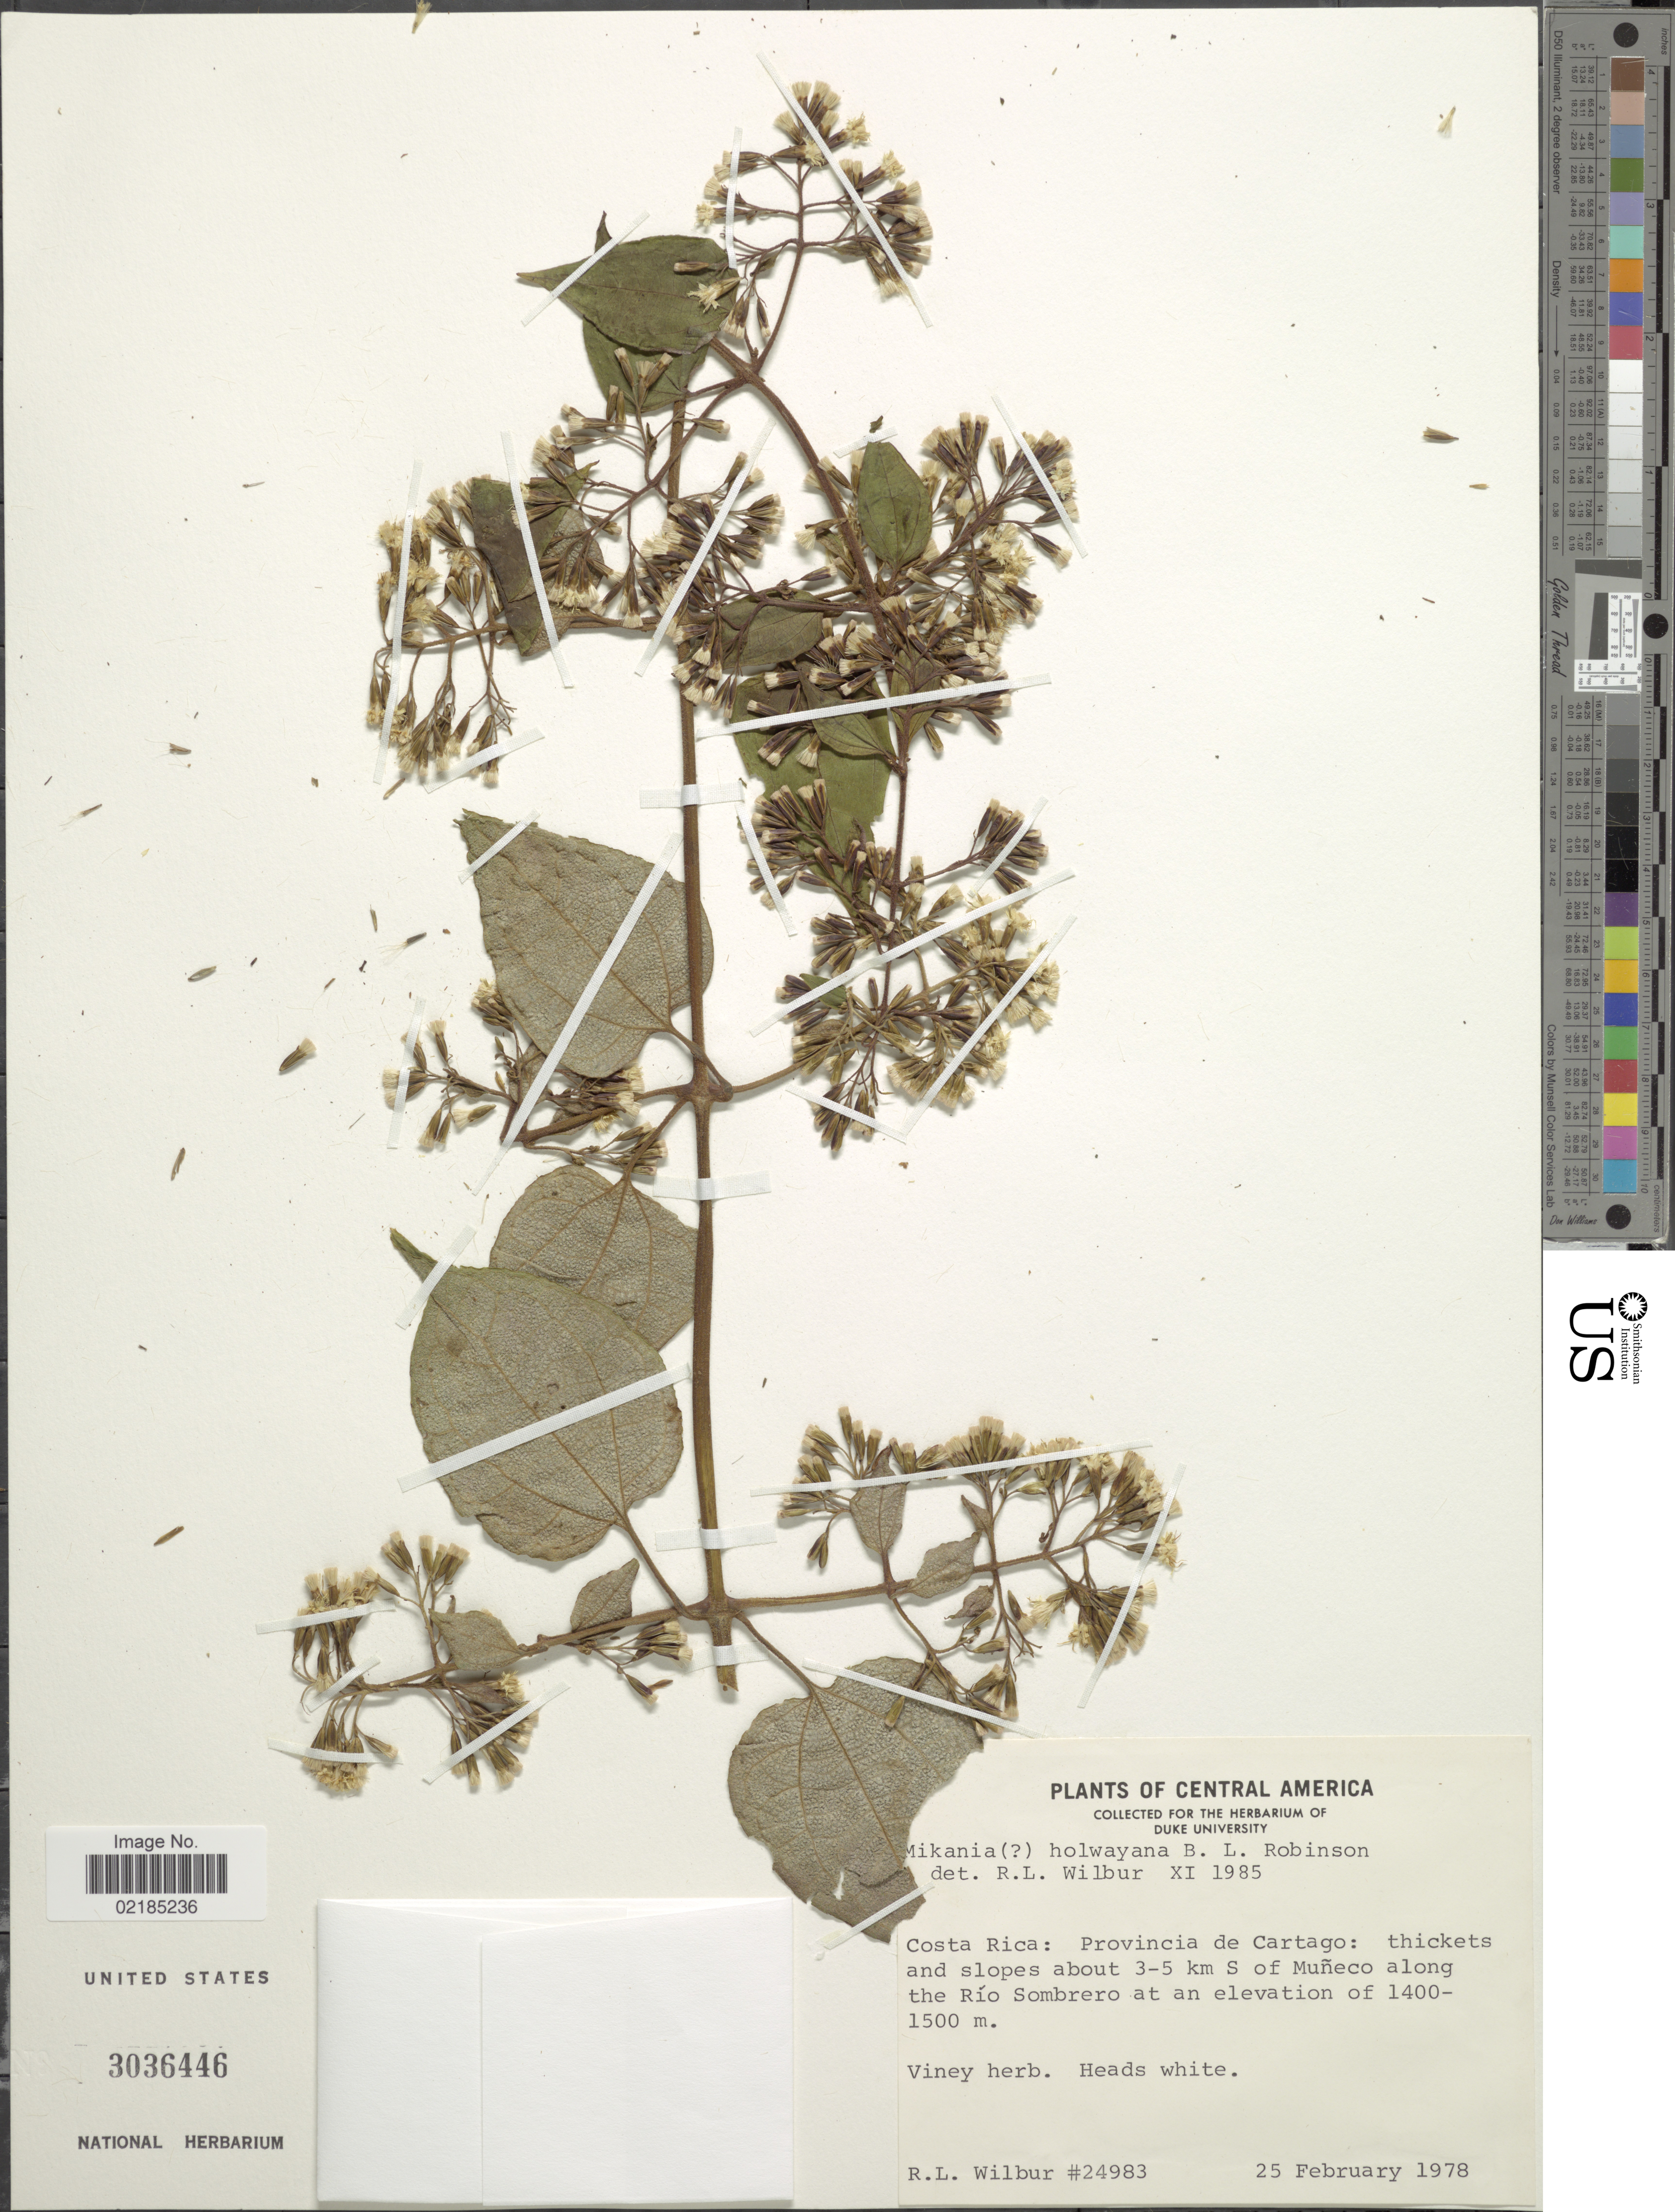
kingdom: Plantae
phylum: Tracheophyta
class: Magnoliopsida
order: Asterales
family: Asteraceae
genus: Mikania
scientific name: Mikania holwayana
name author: B.L. Rob.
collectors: R. L. Wilbur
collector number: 24983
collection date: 1978-02-25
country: Costa Rica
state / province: Cartago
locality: Costa Rica: Provincia de Cartago: thickets and slopes about 3-5 km S of Muñeco along the Río Sombrero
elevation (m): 1400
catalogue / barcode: US 3036446